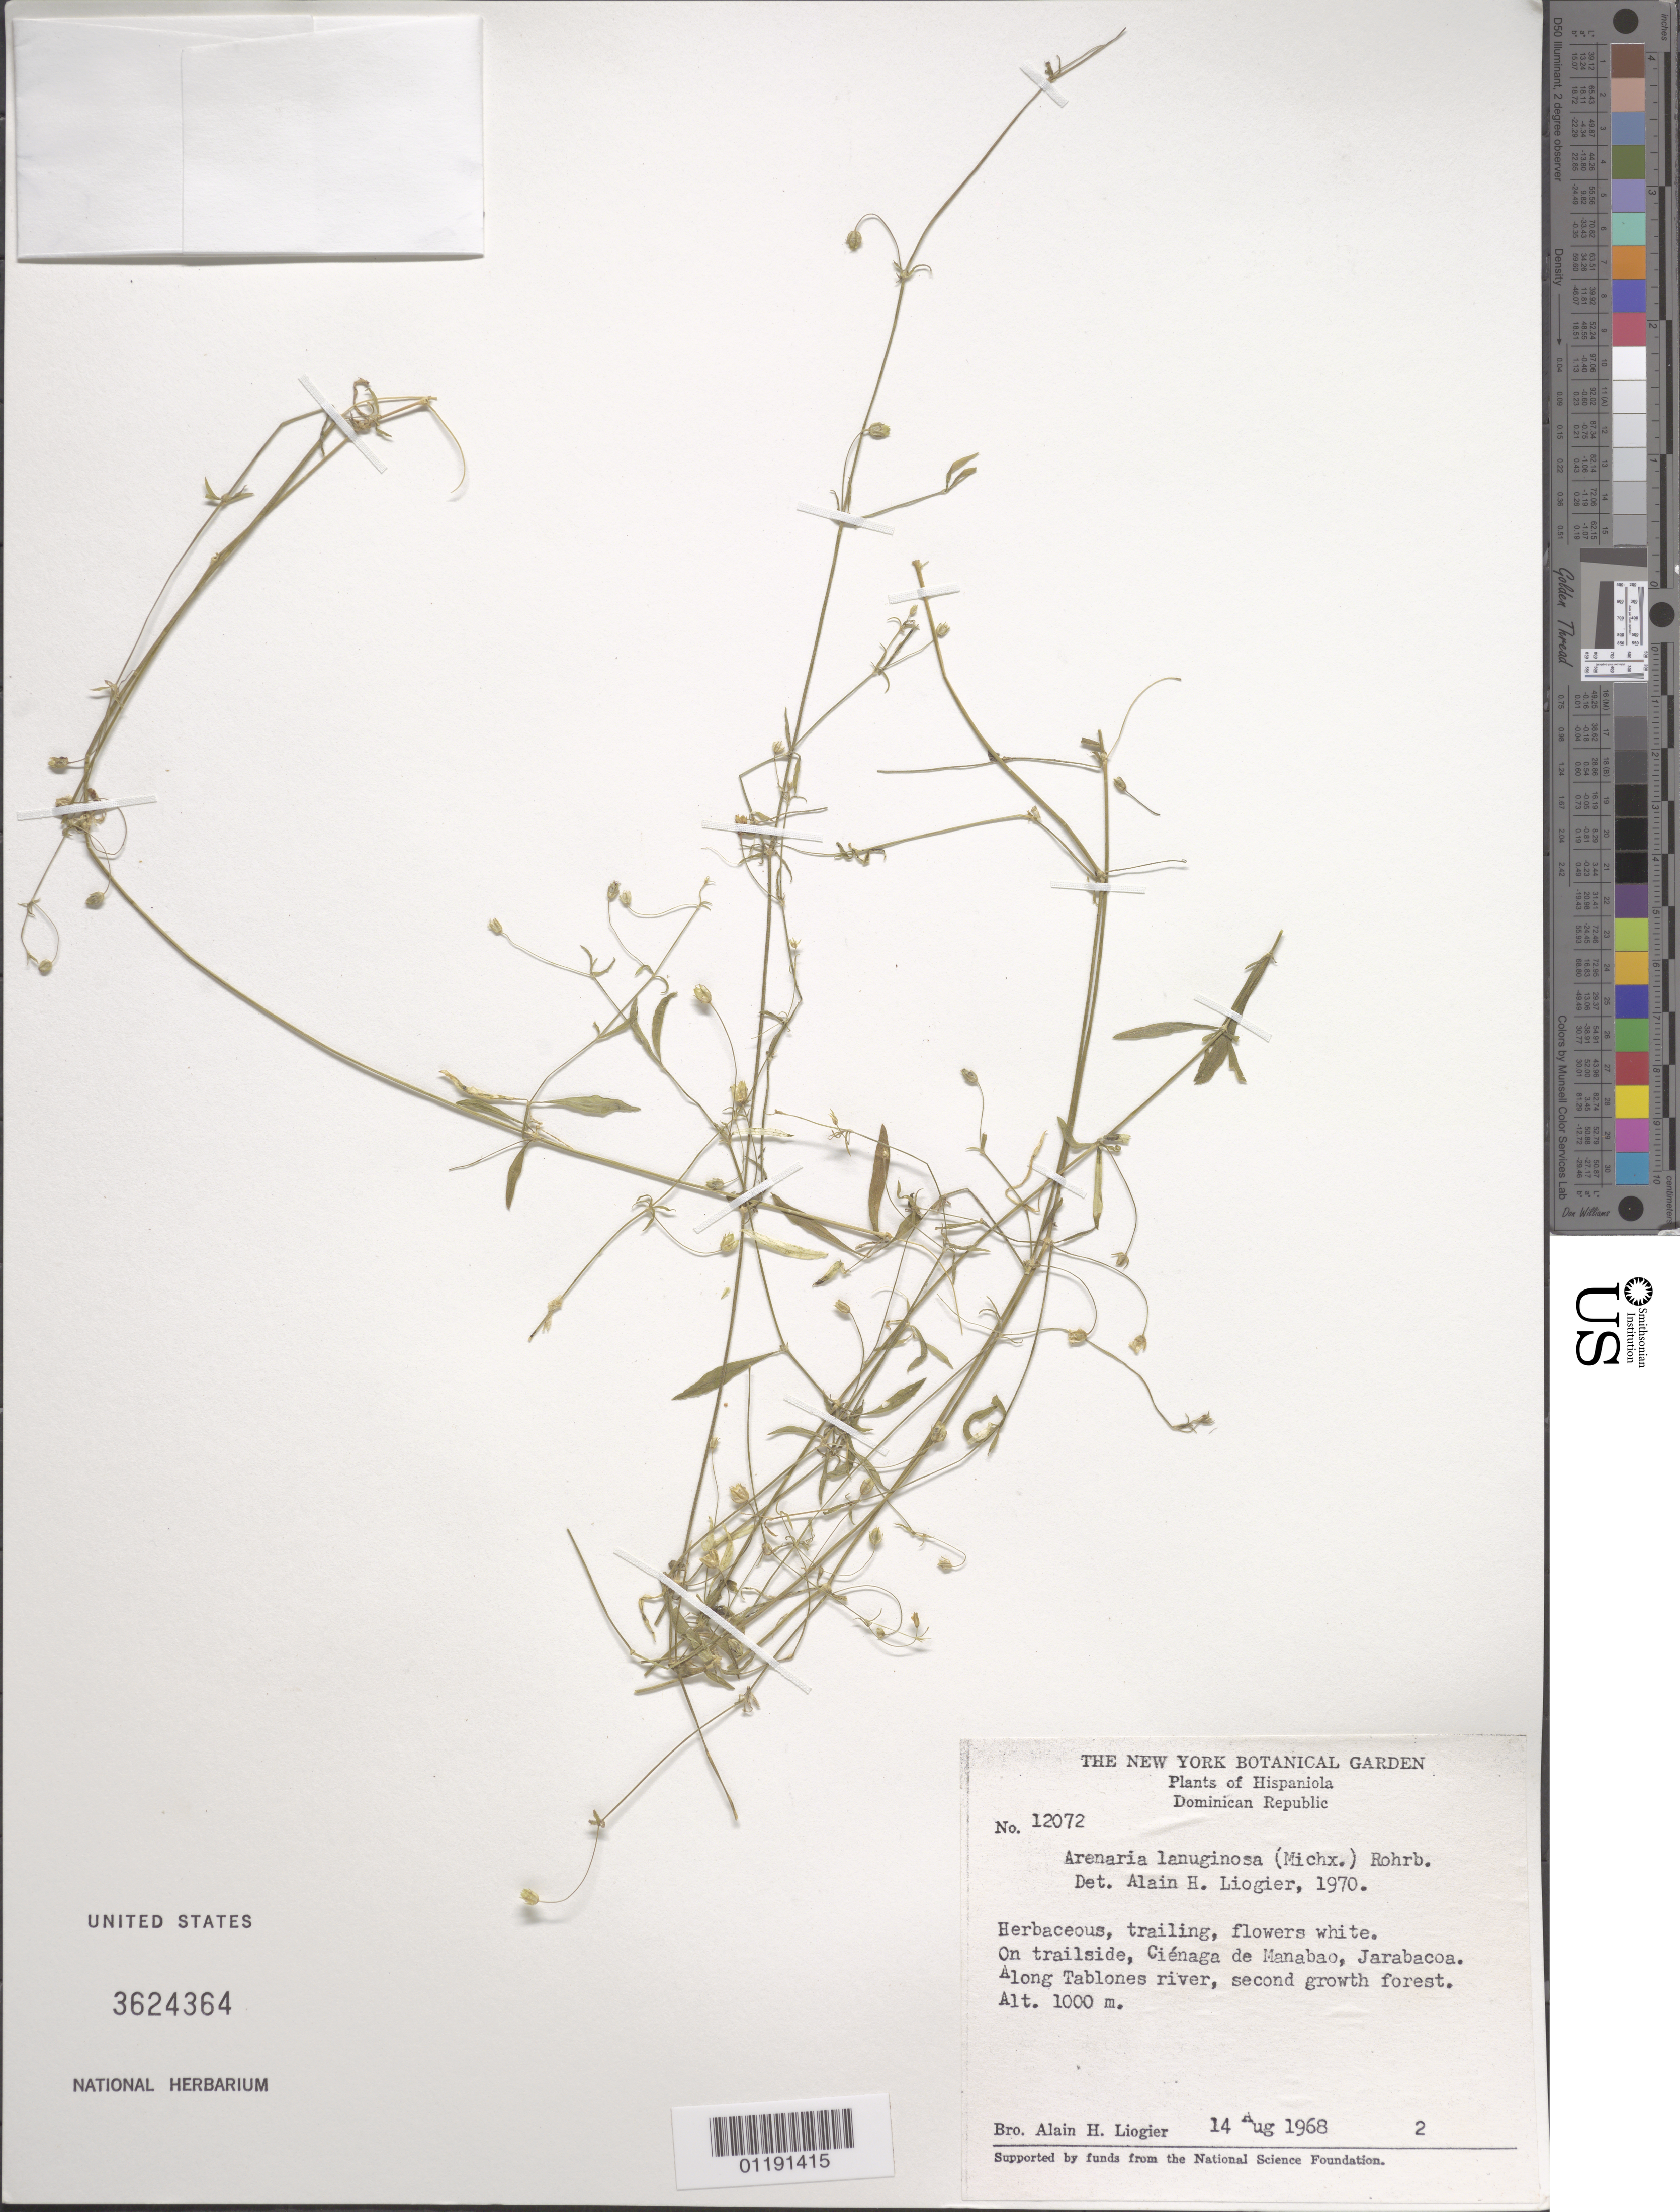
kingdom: Plantae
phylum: Tracheophyta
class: Magnoliopsida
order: Caryophyllales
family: Caryophyllaceae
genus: Arenaria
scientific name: Arenaria lanuginosa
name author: (Michx.) Rohrb.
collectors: A. H. Liogier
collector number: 12072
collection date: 1968-08-14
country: Dominican Republic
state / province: La Vega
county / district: Jarabacoa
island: Hispaniola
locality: On trailside, Ciénaga de Manabao, Jarabacoa.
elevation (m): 1000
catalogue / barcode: US 3624364